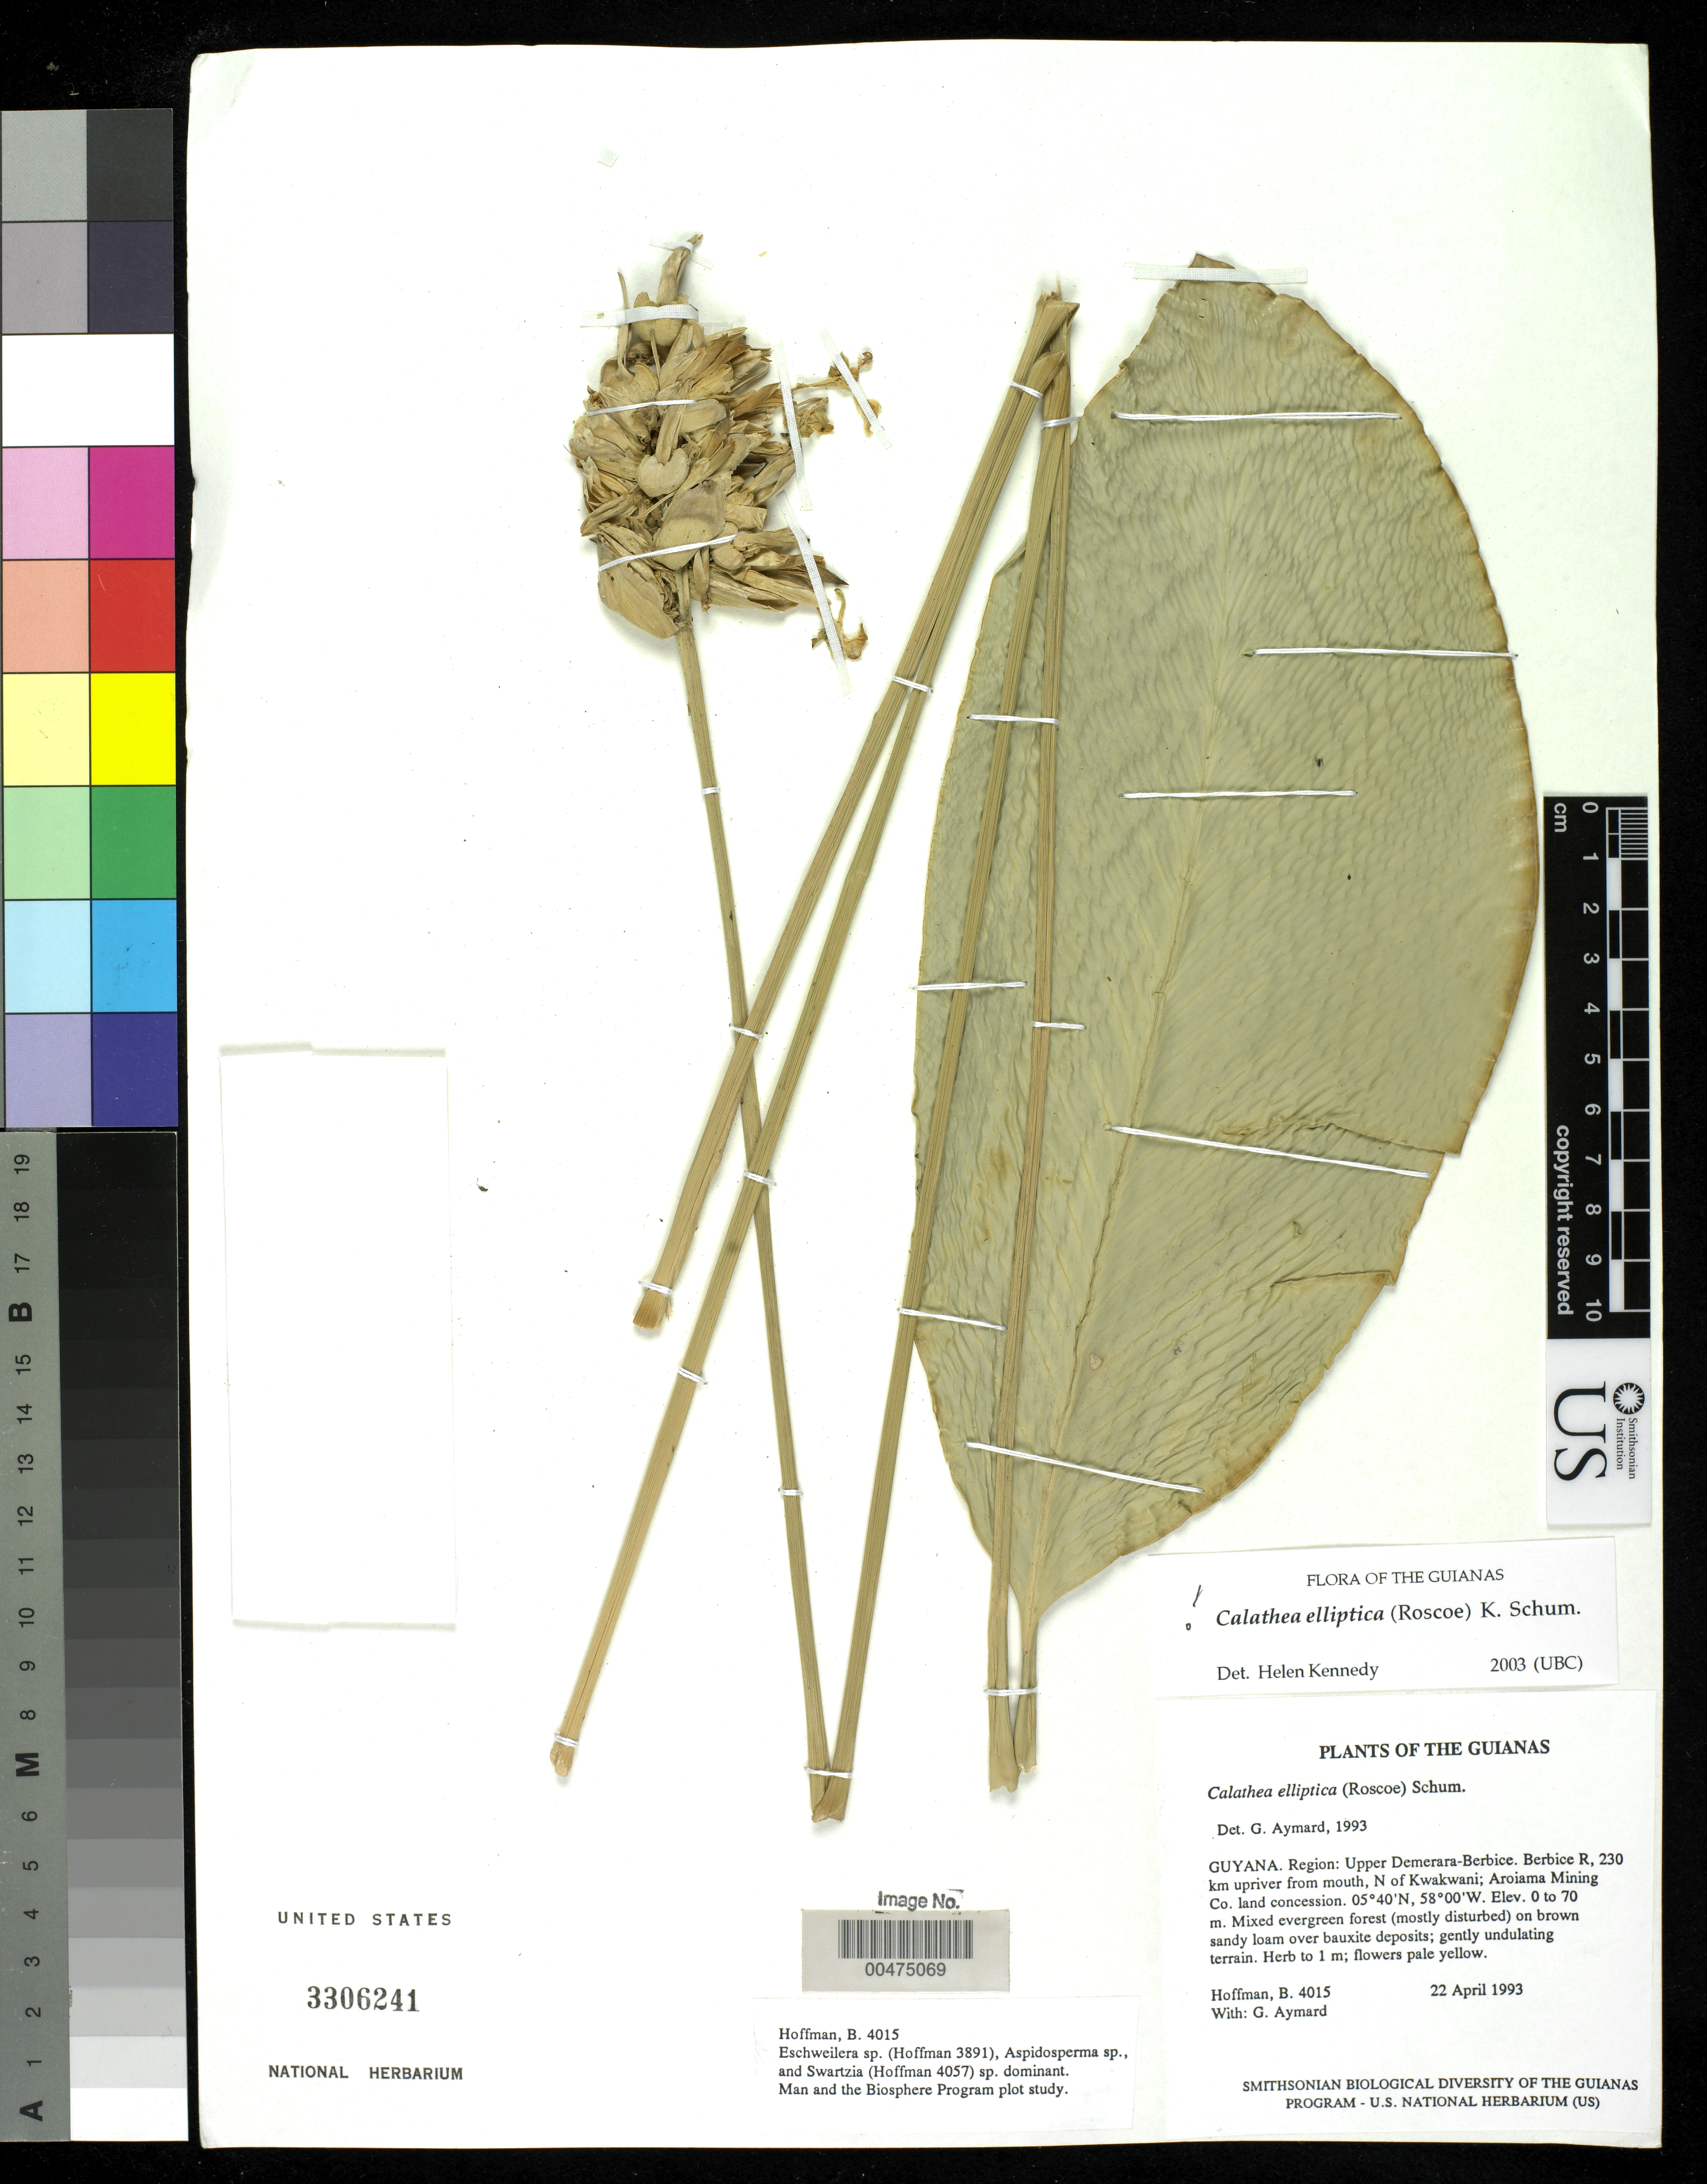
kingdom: Plantae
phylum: Tracheophyta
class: Liliopsida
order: Zingiberales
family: Marantaceae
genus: Goeppertia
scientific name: Goeppertia elliptica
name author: (Roscoe) Borchs. & S. Suárez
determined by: Strong, M. T., (US), Smithsonian Institution - National Museum of Natural History (UNITED STATES)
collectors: B. Hoffman & G. A. Aymard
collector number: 4015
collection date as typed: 22 April 1993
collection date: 1993-04-22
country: Guyana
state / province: U. Demerara-Berbice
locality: Berbice River, 230 km upriver from mouth, N of Kwakwani; Aroiama Mining Co. land concession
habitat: Mixed evergreen forest (mostly disturbed) on brown sandy loam over bauxite deposits; gently undulating terrain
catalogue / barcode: US 3306241